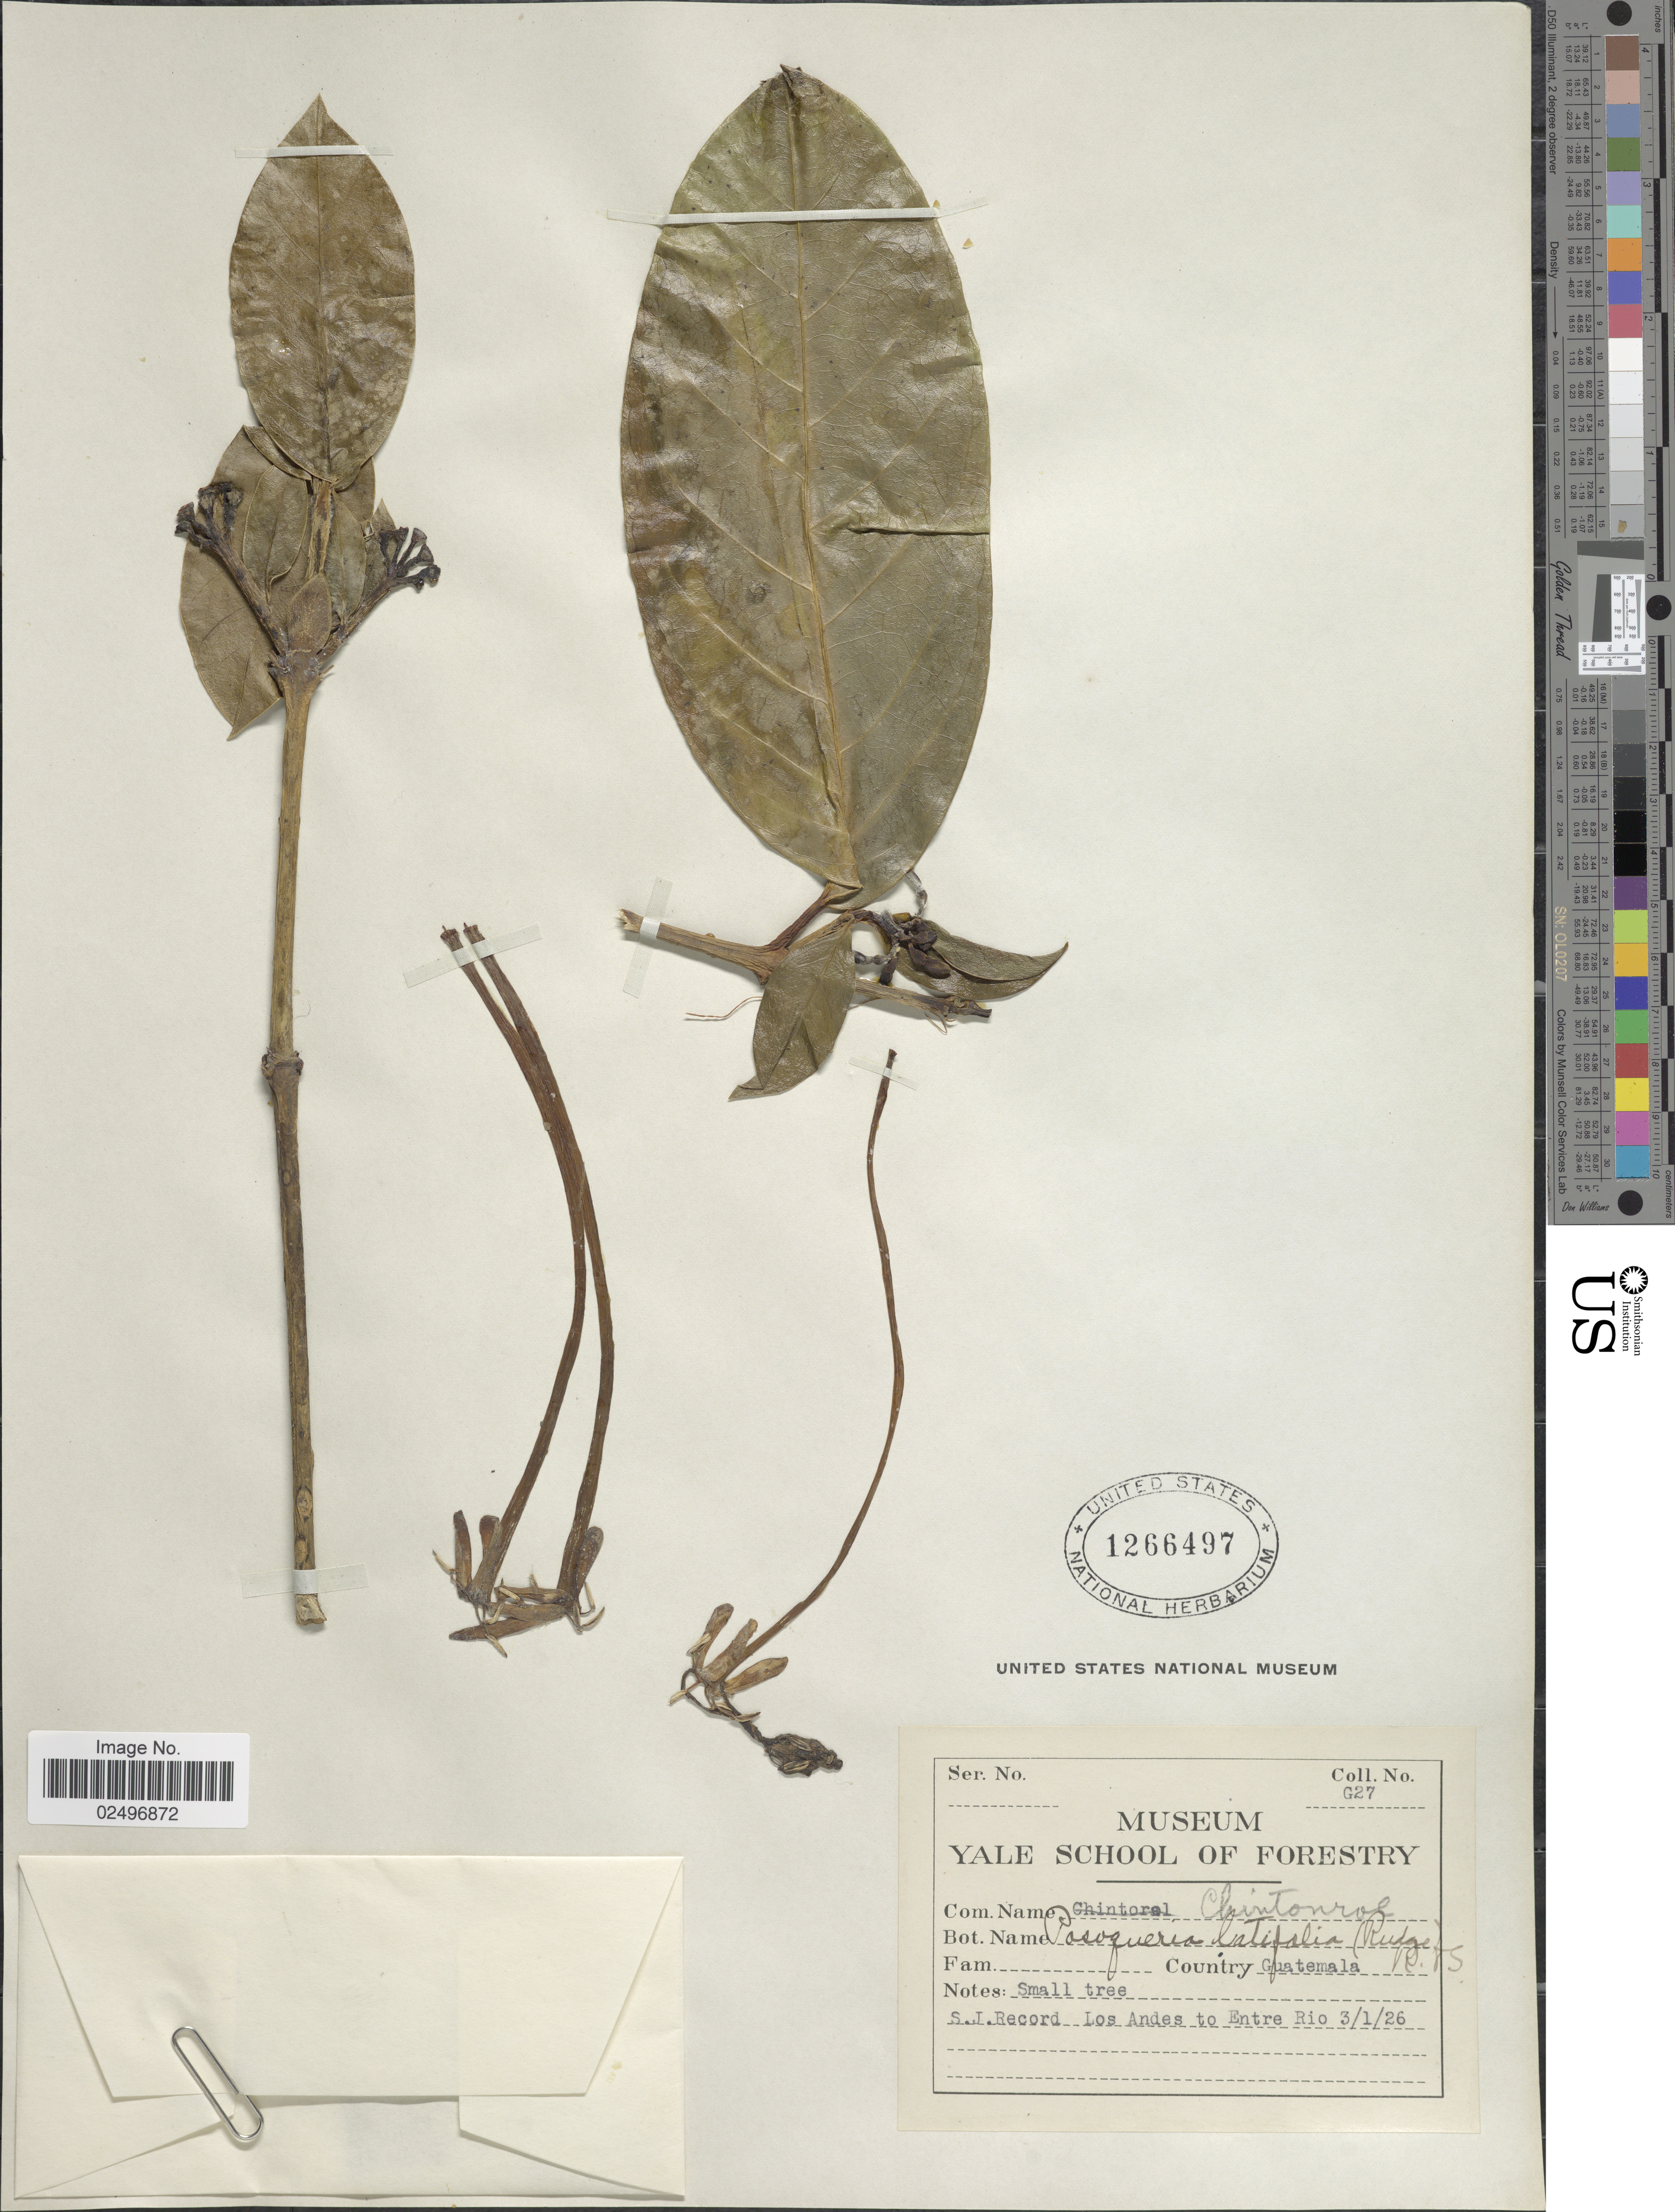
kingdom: Plantae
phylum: Tracheophyta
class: Magnoliopsida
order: Gentianales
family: Rubiaceae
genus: Posoqueria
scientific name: Posoqueria latifolia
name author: (Rudge) Roem. & Schult.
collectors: S. J. Record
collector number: G27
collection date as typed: Transcribed d/m/y: 3/1/26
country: Guatemala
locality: Los Andes to Entre Rios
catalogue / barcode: US 1266497